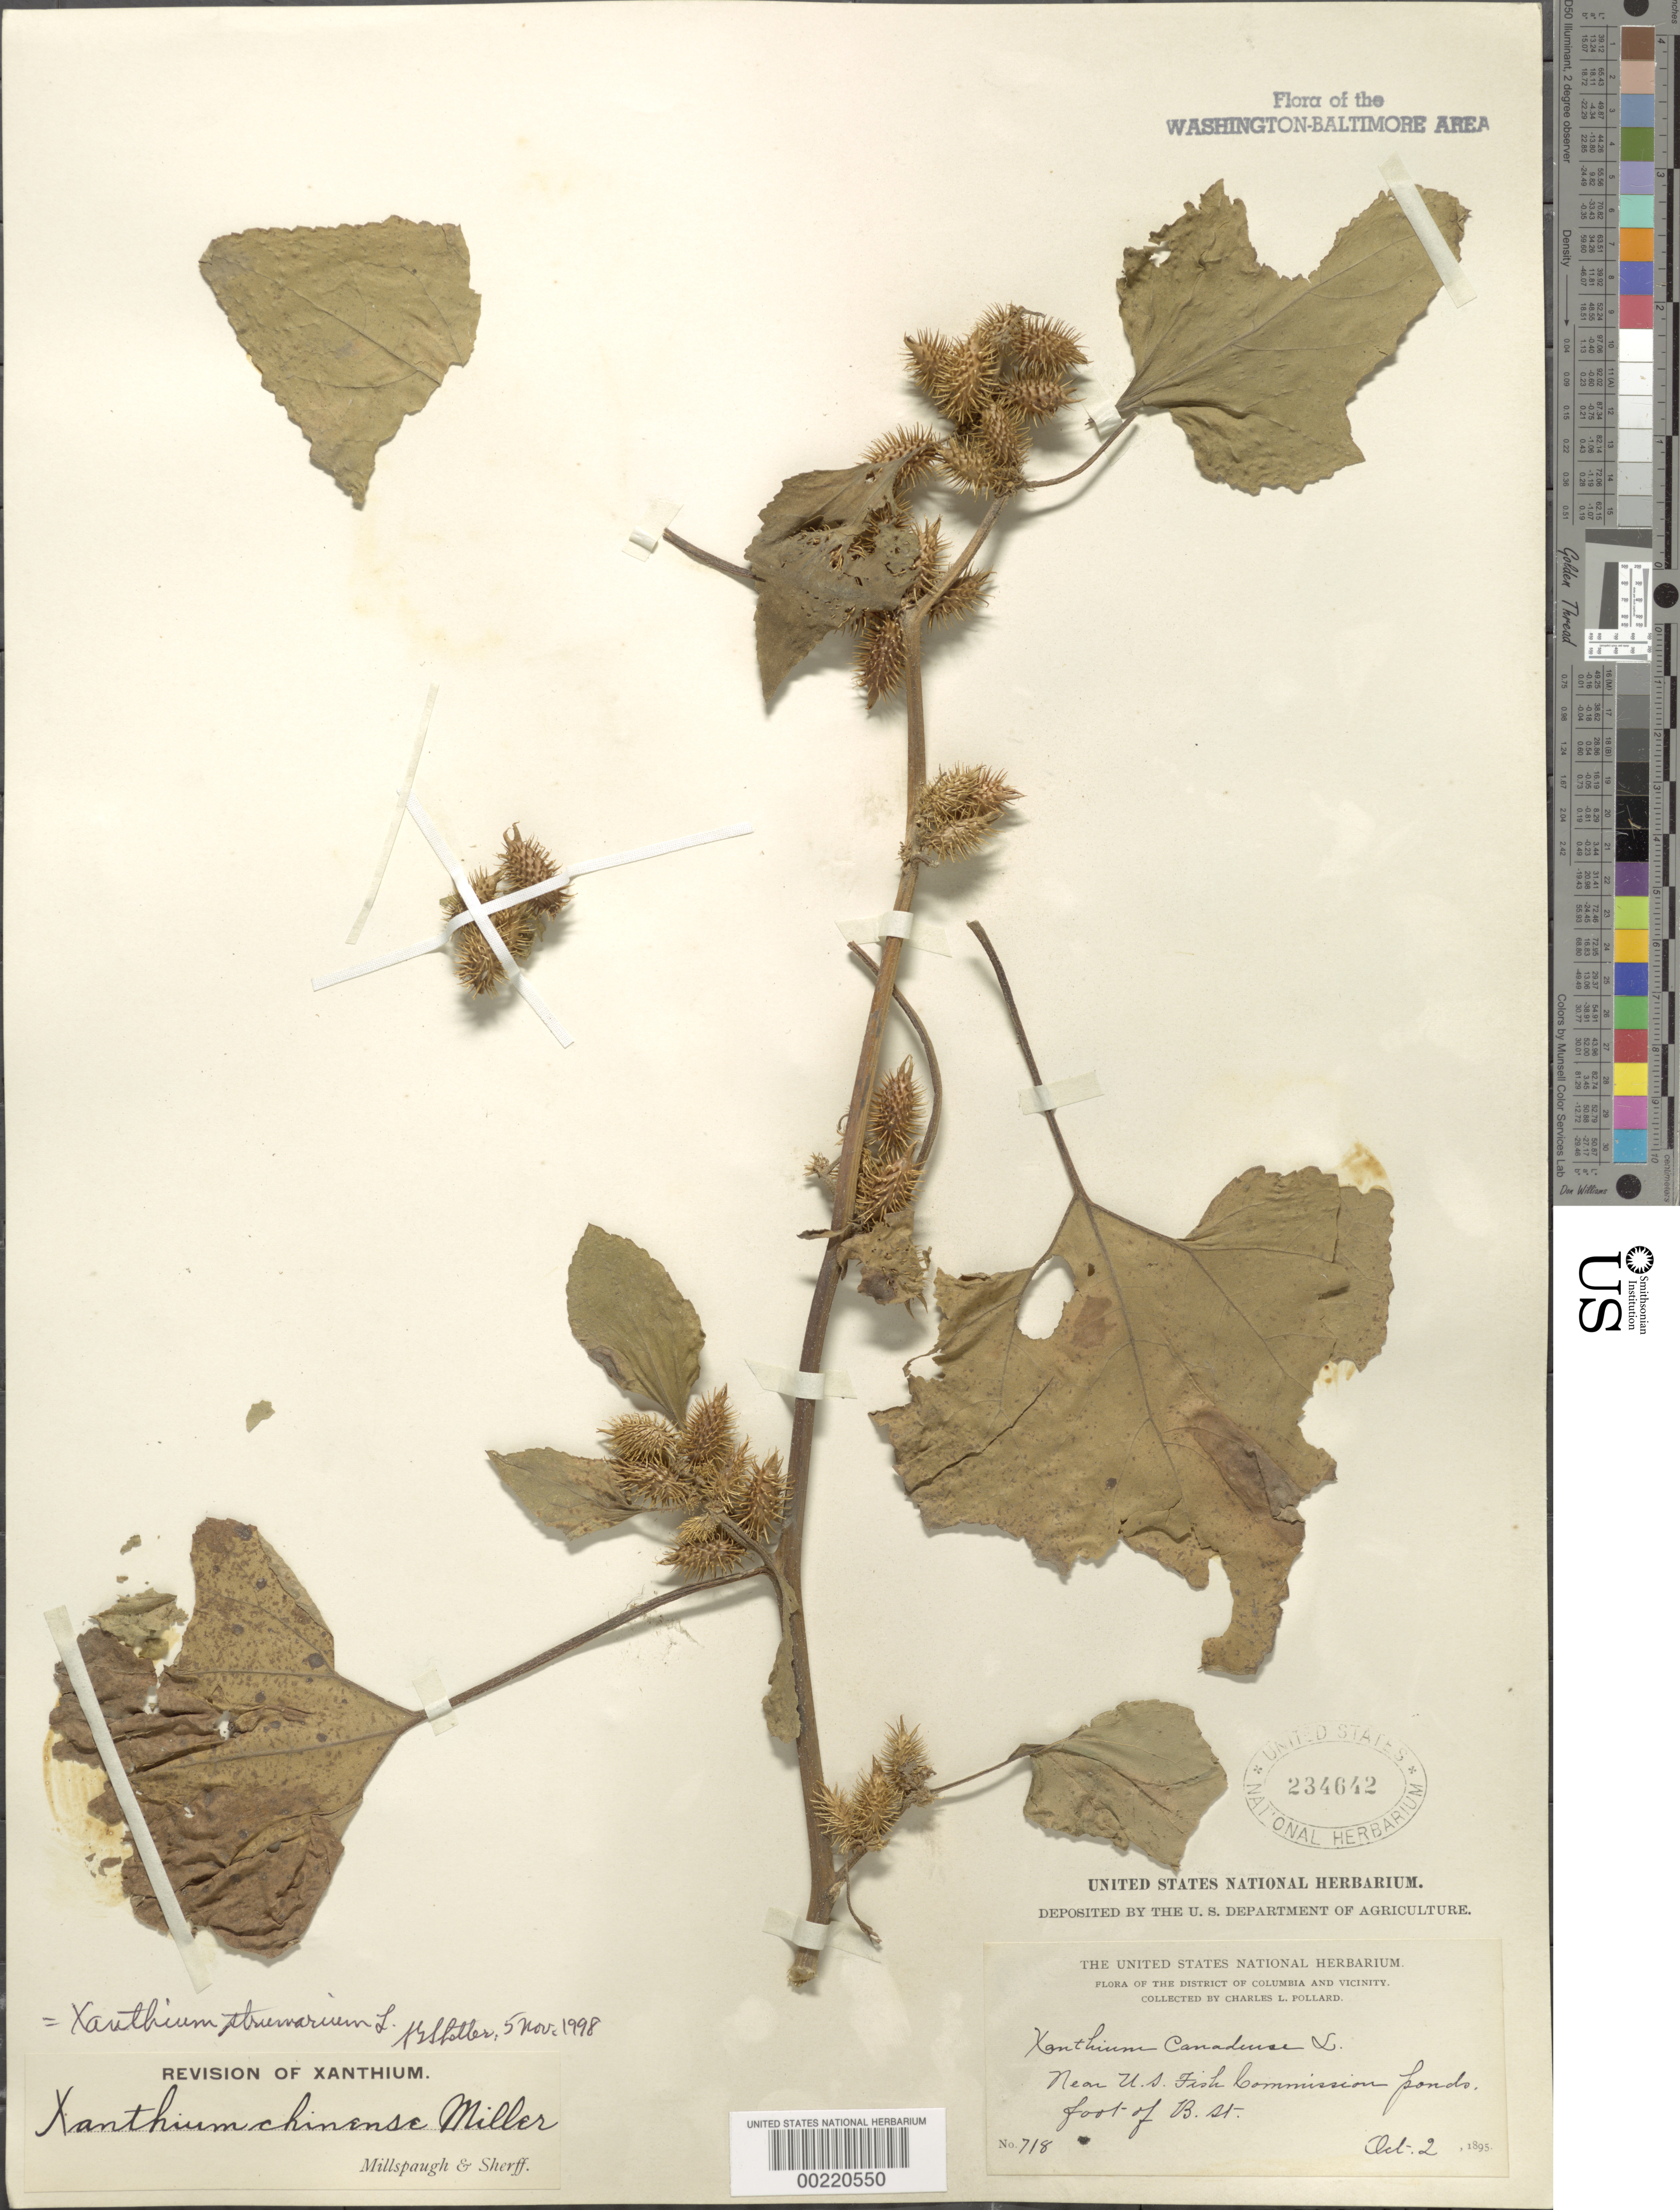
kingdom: Plantae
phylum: Tracheophyta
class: Magnoliopsida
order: Asterales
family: Asteraceae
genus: Xanthium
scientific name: Xanthium strumarium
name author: L.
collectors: C. L. Pollard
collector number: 718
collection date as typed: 02 Oct 1895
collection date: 1895-10-02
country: United States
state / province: District of Columbia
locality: B St. U.S. Fish Comm. Ponds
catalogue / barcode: US 234642